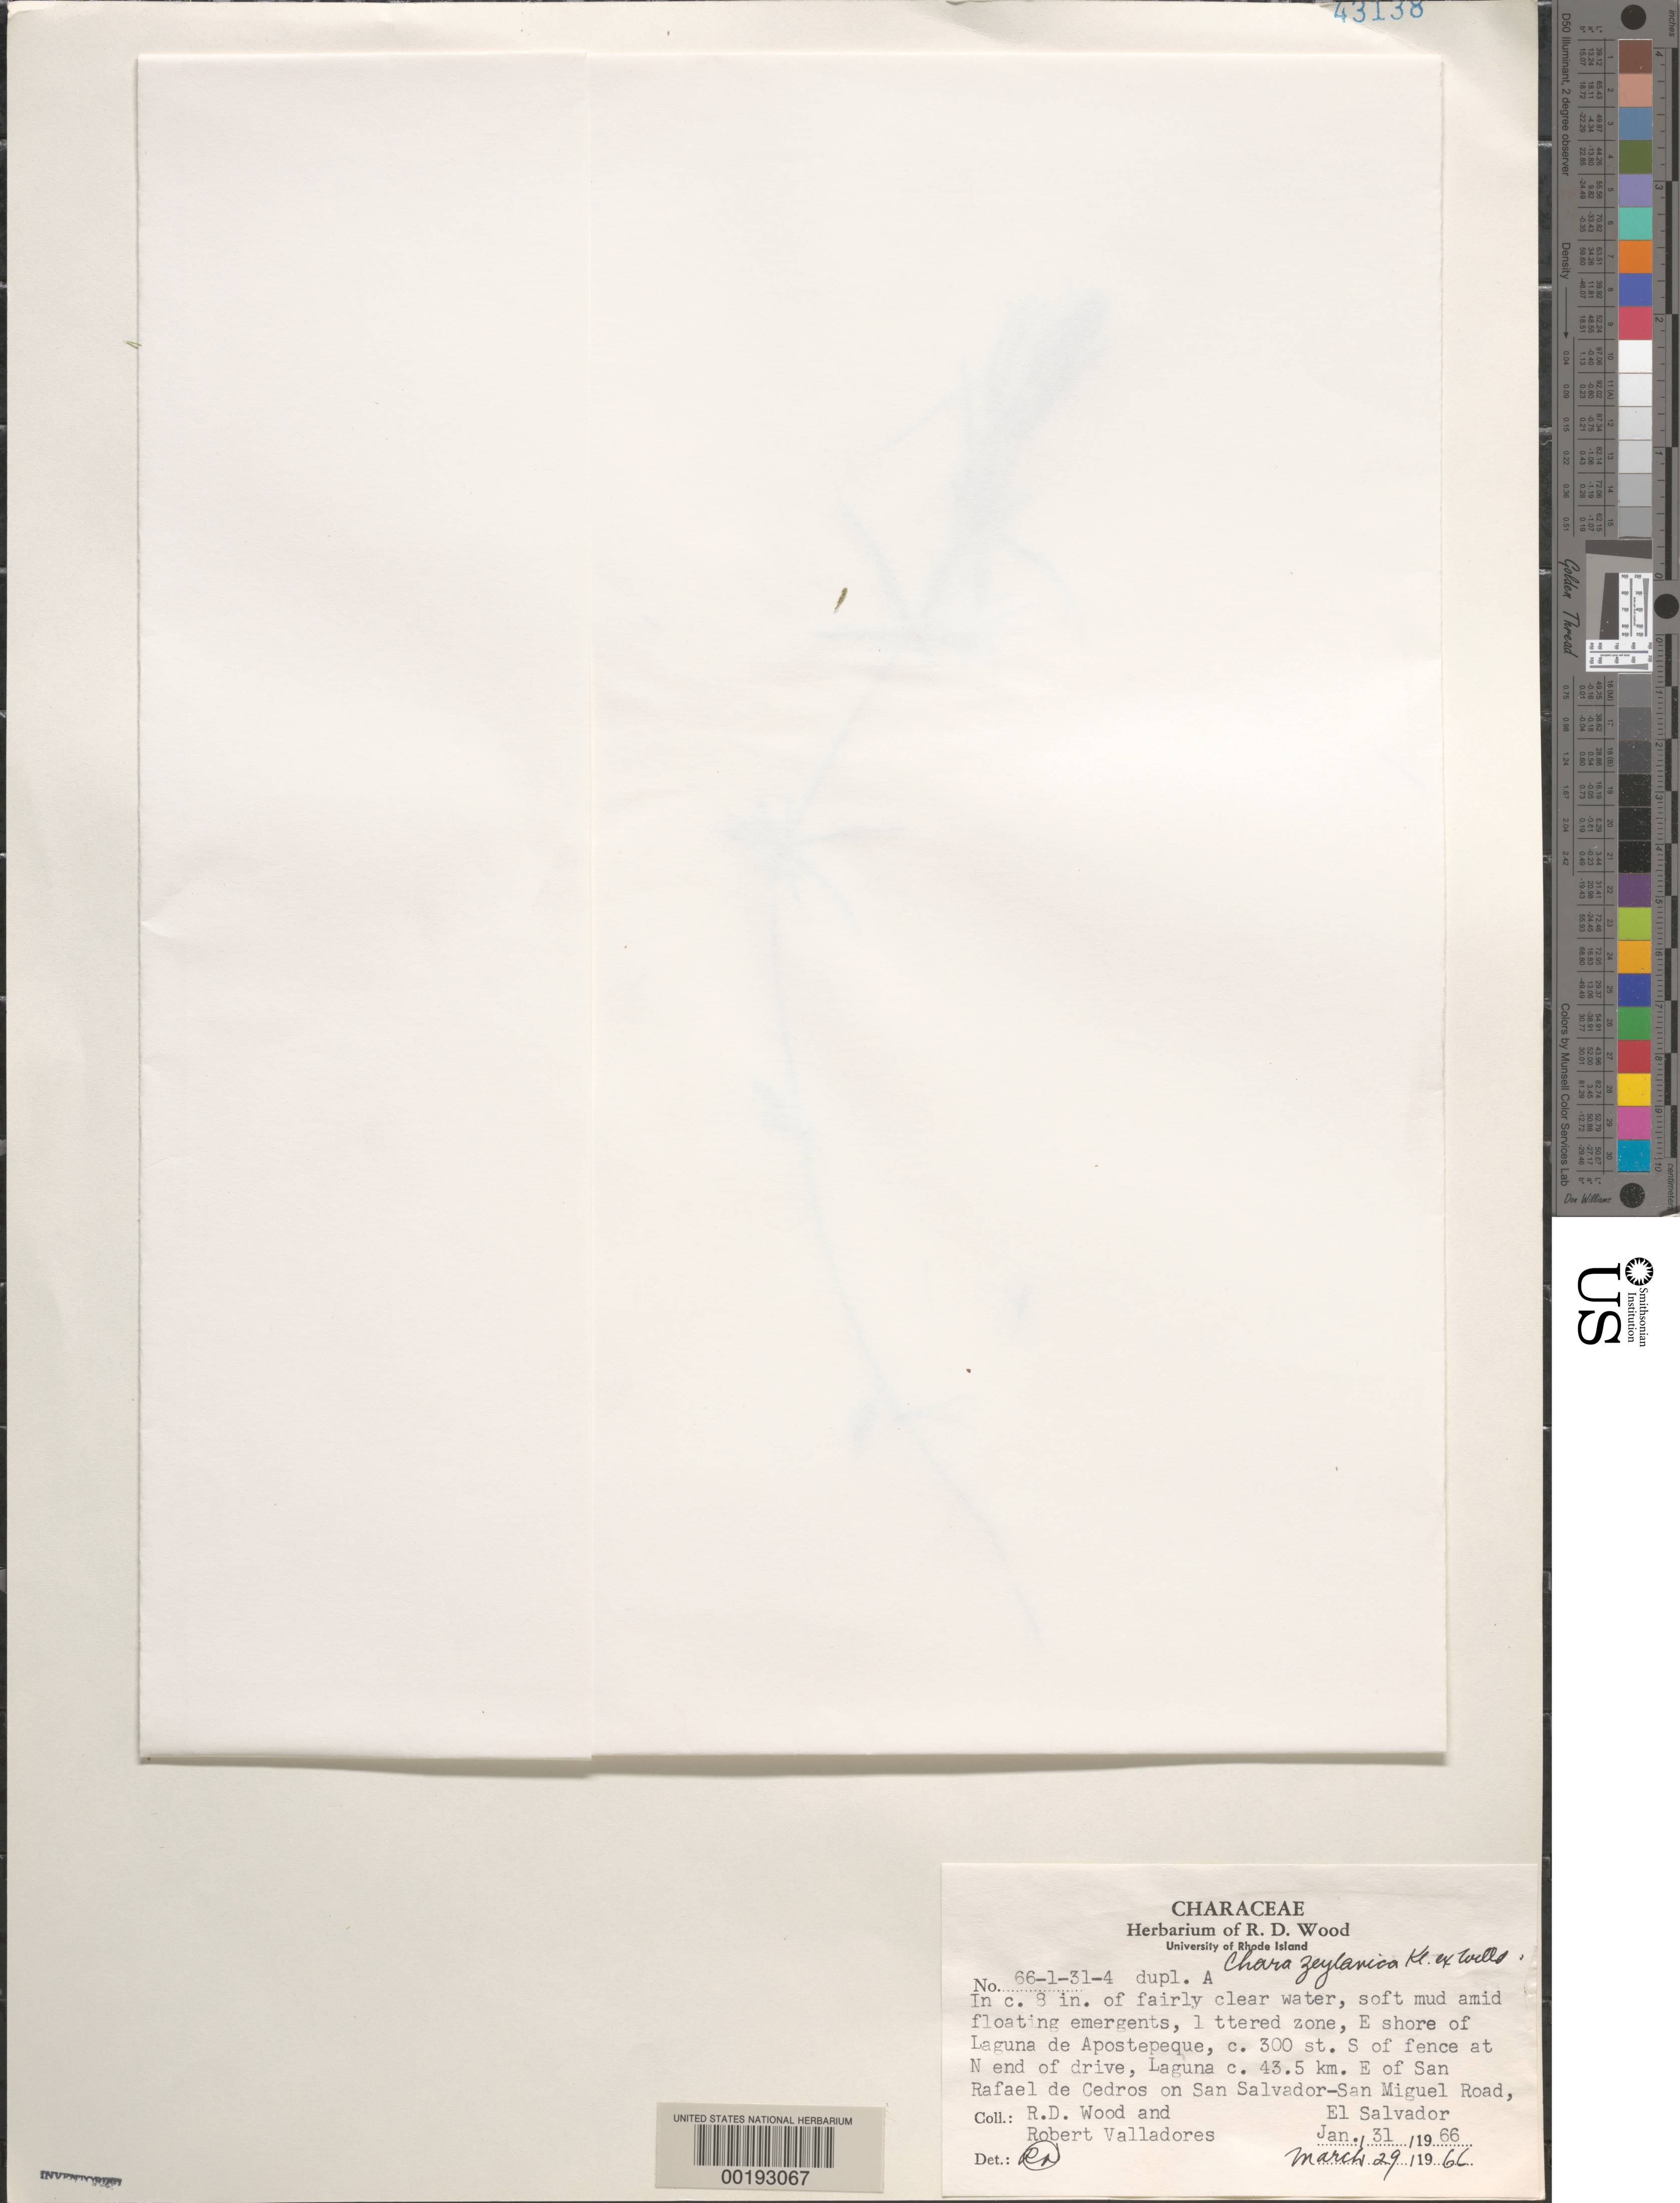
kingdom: Plantae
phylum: Charophyta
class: Charophyceae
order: Charales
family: Characeae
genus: Chara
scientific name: Chara zeylanica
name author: J.G. Klein ex Willd.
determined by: Wood, R. D.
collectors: R. Wood & R. Valladores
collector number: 66-1-31-4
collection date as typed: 31 Jan 1966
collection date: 1966-01-31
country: El Salvador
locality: Laguna de apostepeque, ca. 43.5 km east of san rafael de cedros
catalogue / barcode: US 43138